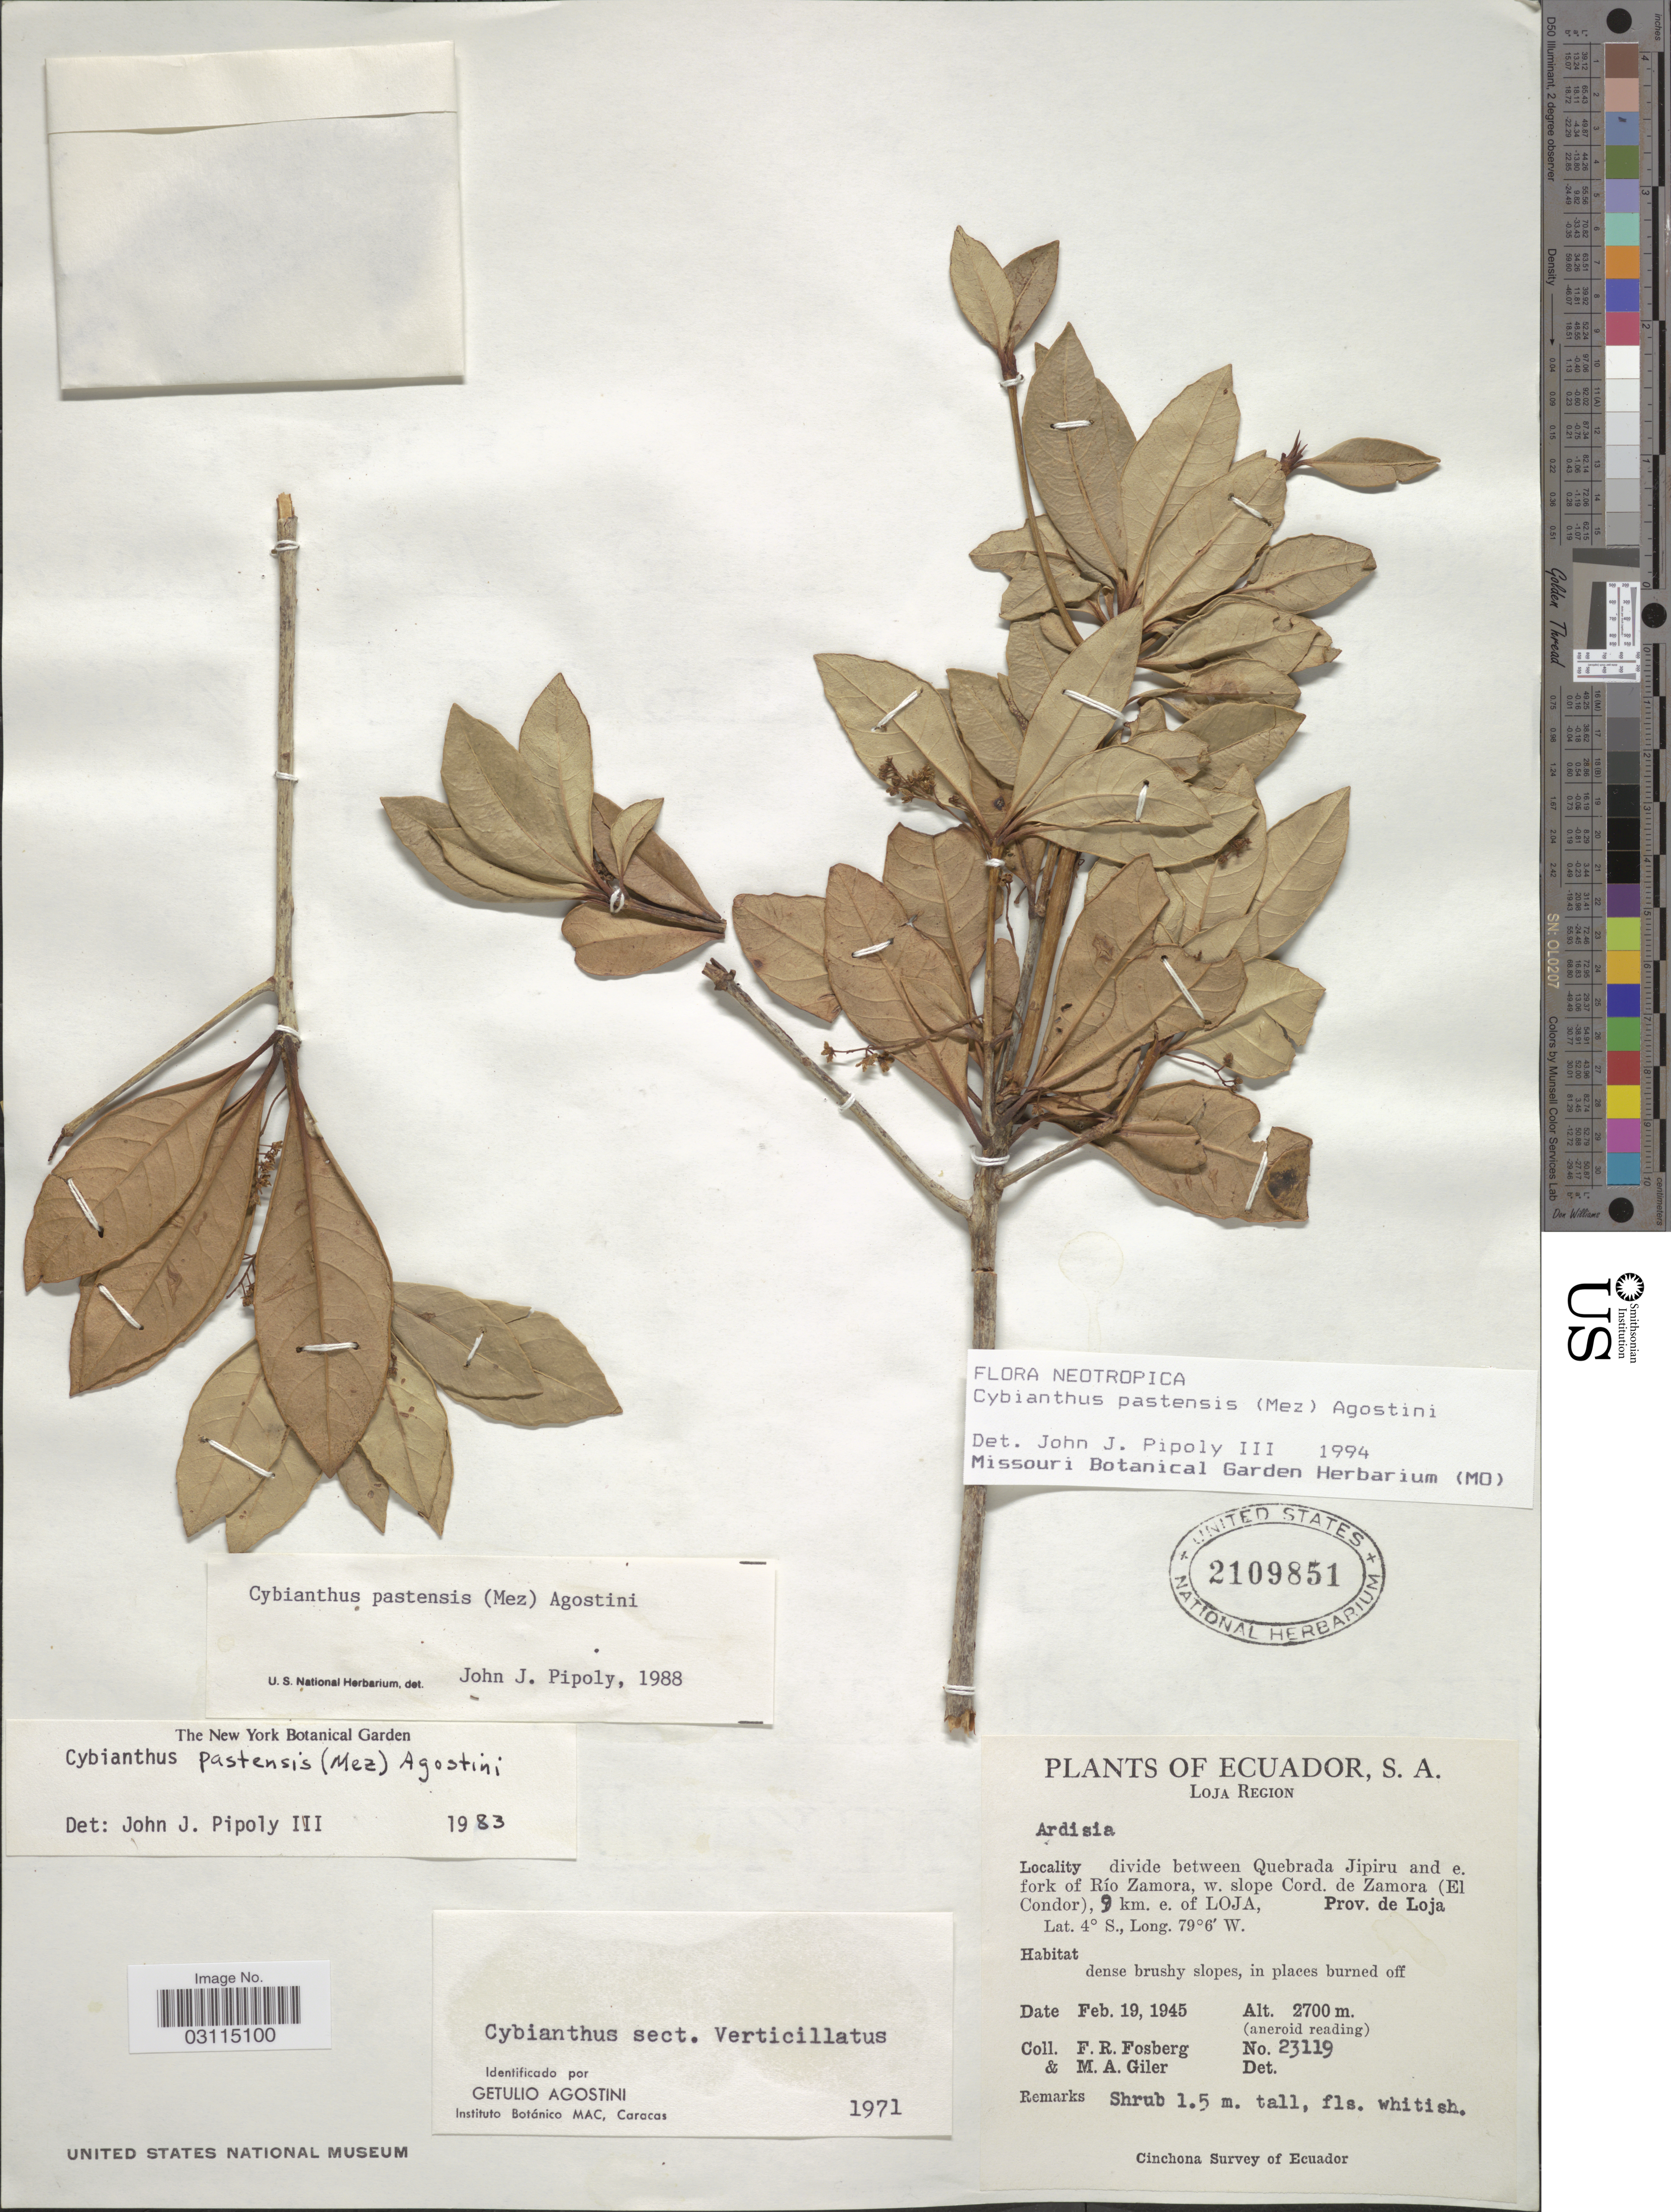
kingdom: Plantae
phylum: Tracheophyta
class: Magnoliopsida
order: Ericales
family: Primulaceae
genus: Cybianthus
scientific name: Cybianthus pastensis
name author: (Mez) G. Agostini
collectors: F. R. Fosberg & M. Giler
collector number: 23119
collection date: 1945-02-19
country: Ecuador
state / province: Loja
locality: Loja Region, divide between Quebrada Jipiru and e. fork of Río Zamora, w. slope Cord. de Zamora (El Condor), 9 km. e. of Loja.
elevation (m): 2700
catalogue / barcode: US 2109851